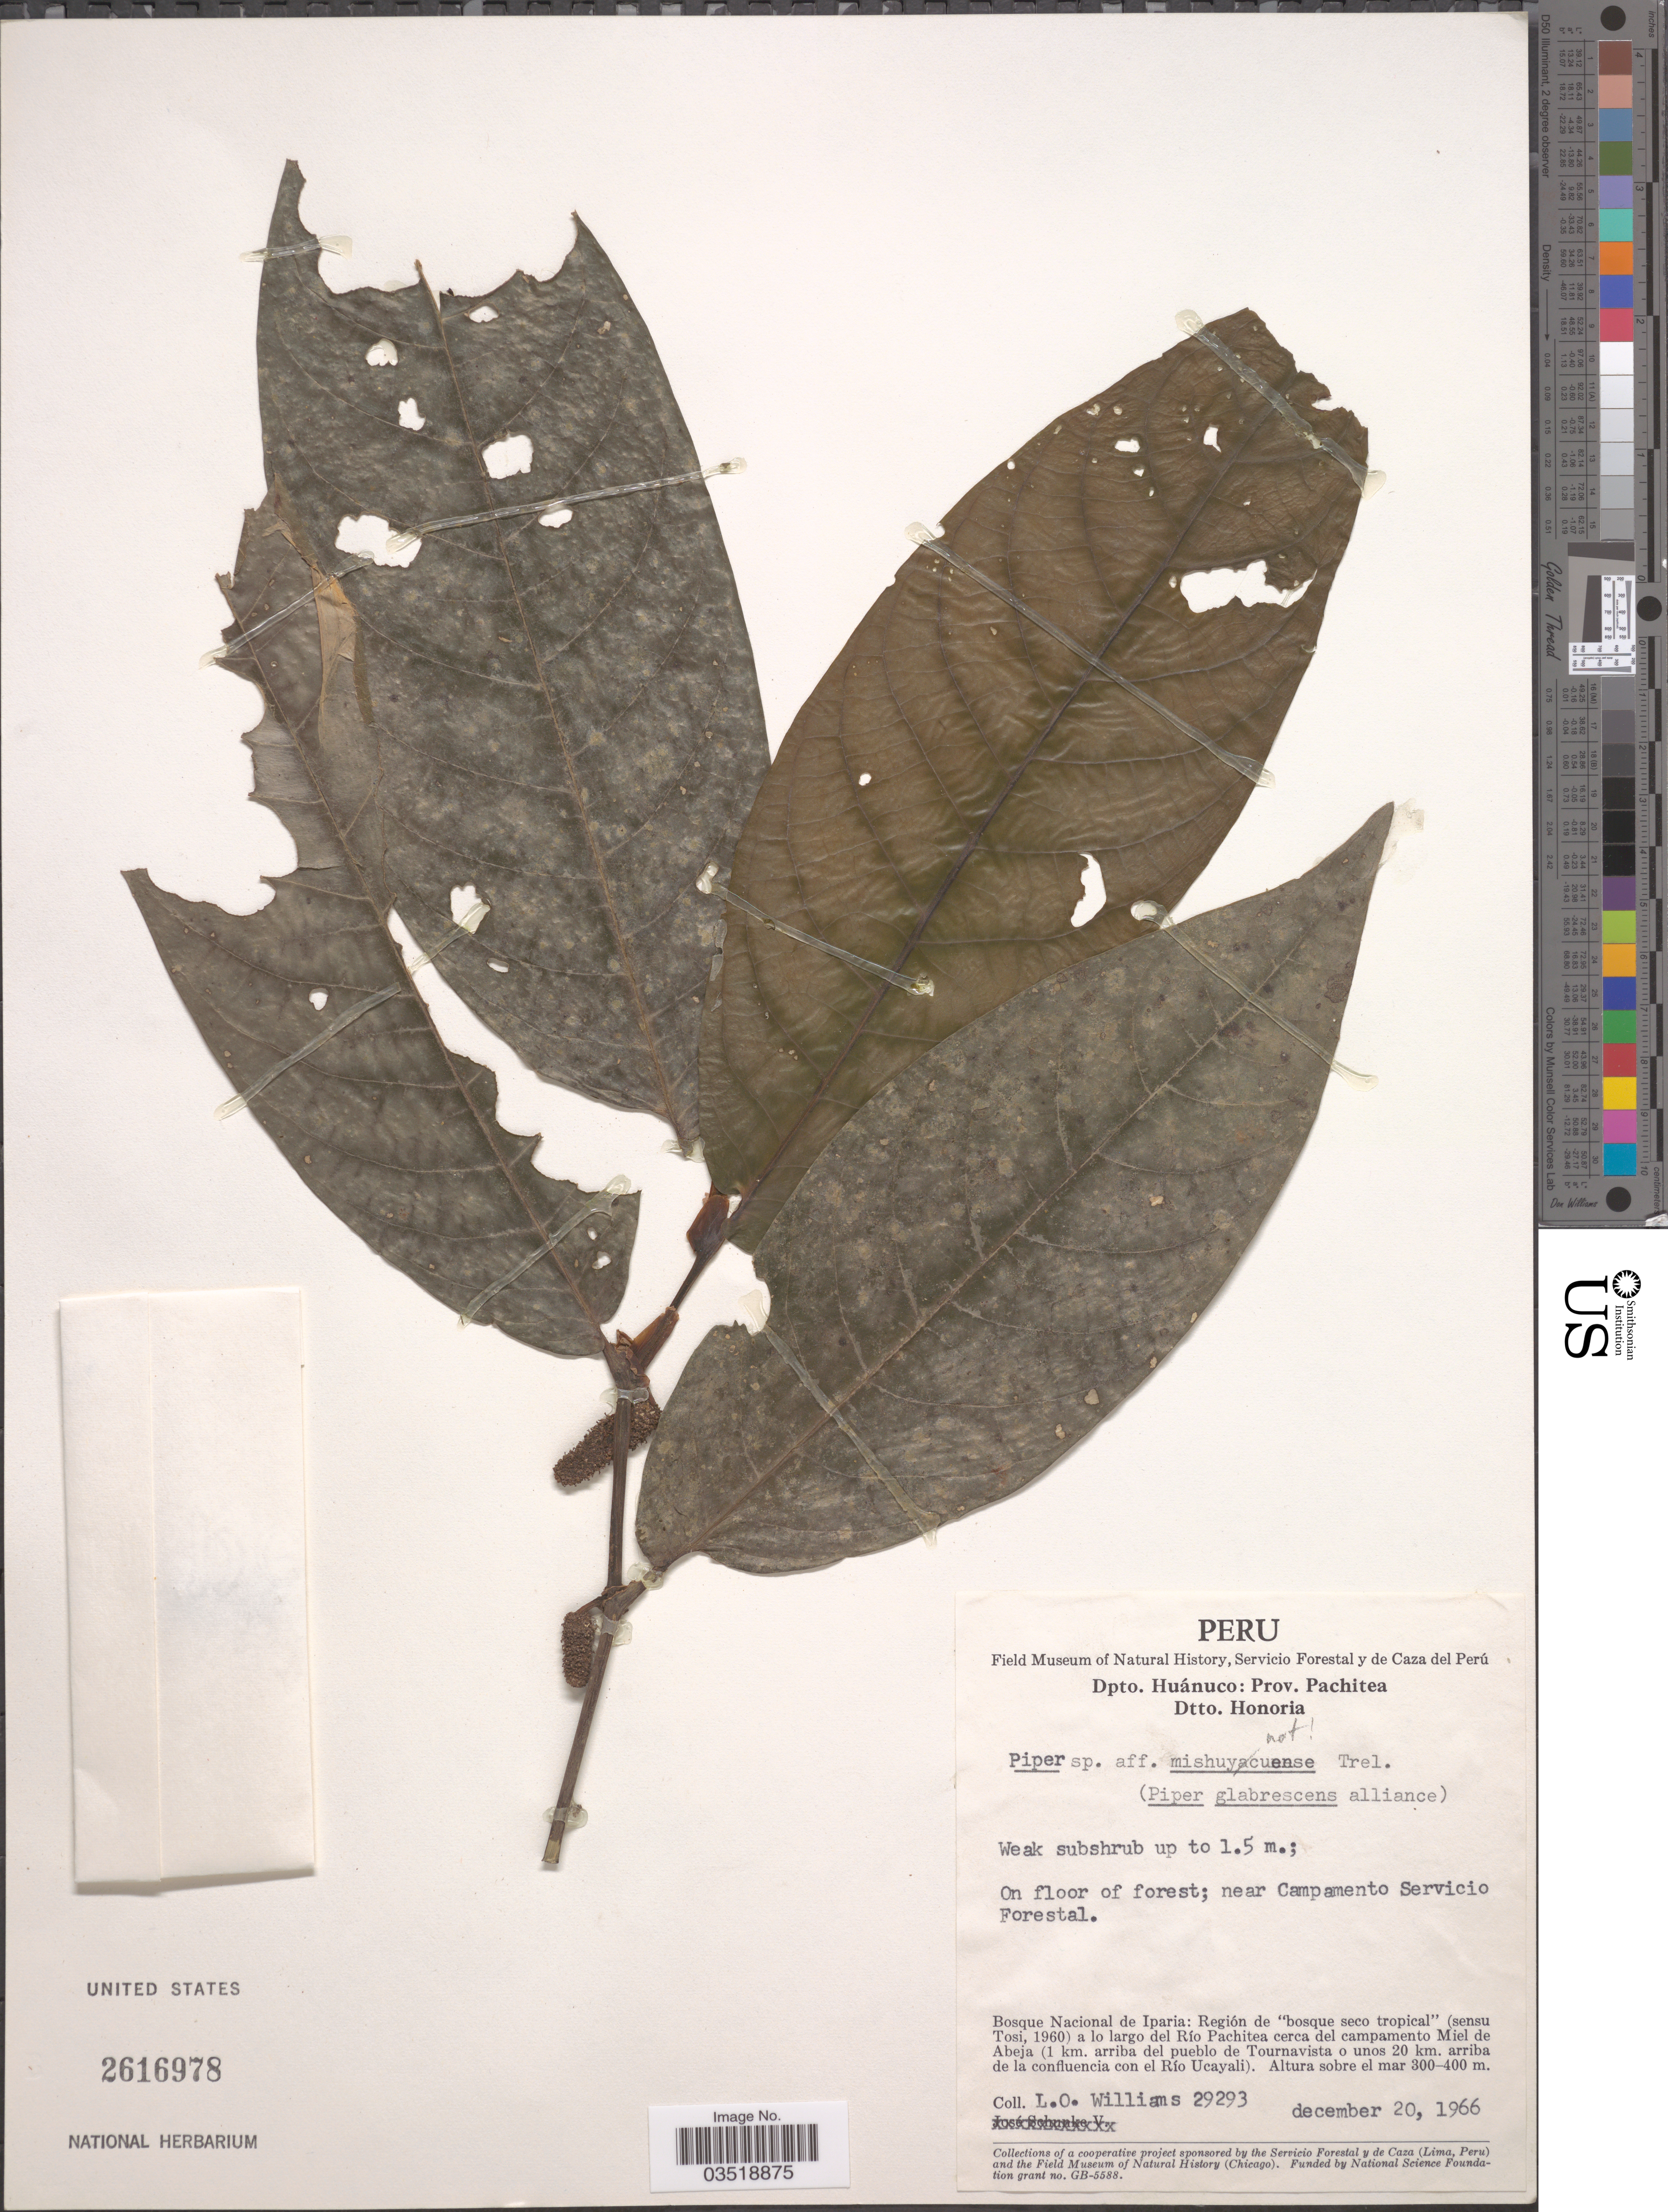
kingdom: Plantae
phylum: Tracheophyta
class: Magnoliopsida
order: Piperales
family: Piperaceae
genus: Piper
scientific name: Piper sp.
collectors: L. O. Williams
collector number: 29293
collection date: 1966-12-20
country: Peru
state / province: Huánuco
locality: Dpto. Huánuco: Prov. Pachitea. Dtto. Honoria. Bosque Nacional de Iparia: Región de "bosque seco tropical" (sensu Tosi, 1960) a lo largo del Río Pachitea cerca del campamento Miel de Abeja (1 km. arriba del pueblo de Tournavista o unos 20 km. arriba de la confluencia con el Río Ucayali).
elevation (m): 300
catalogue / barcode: US 2616978